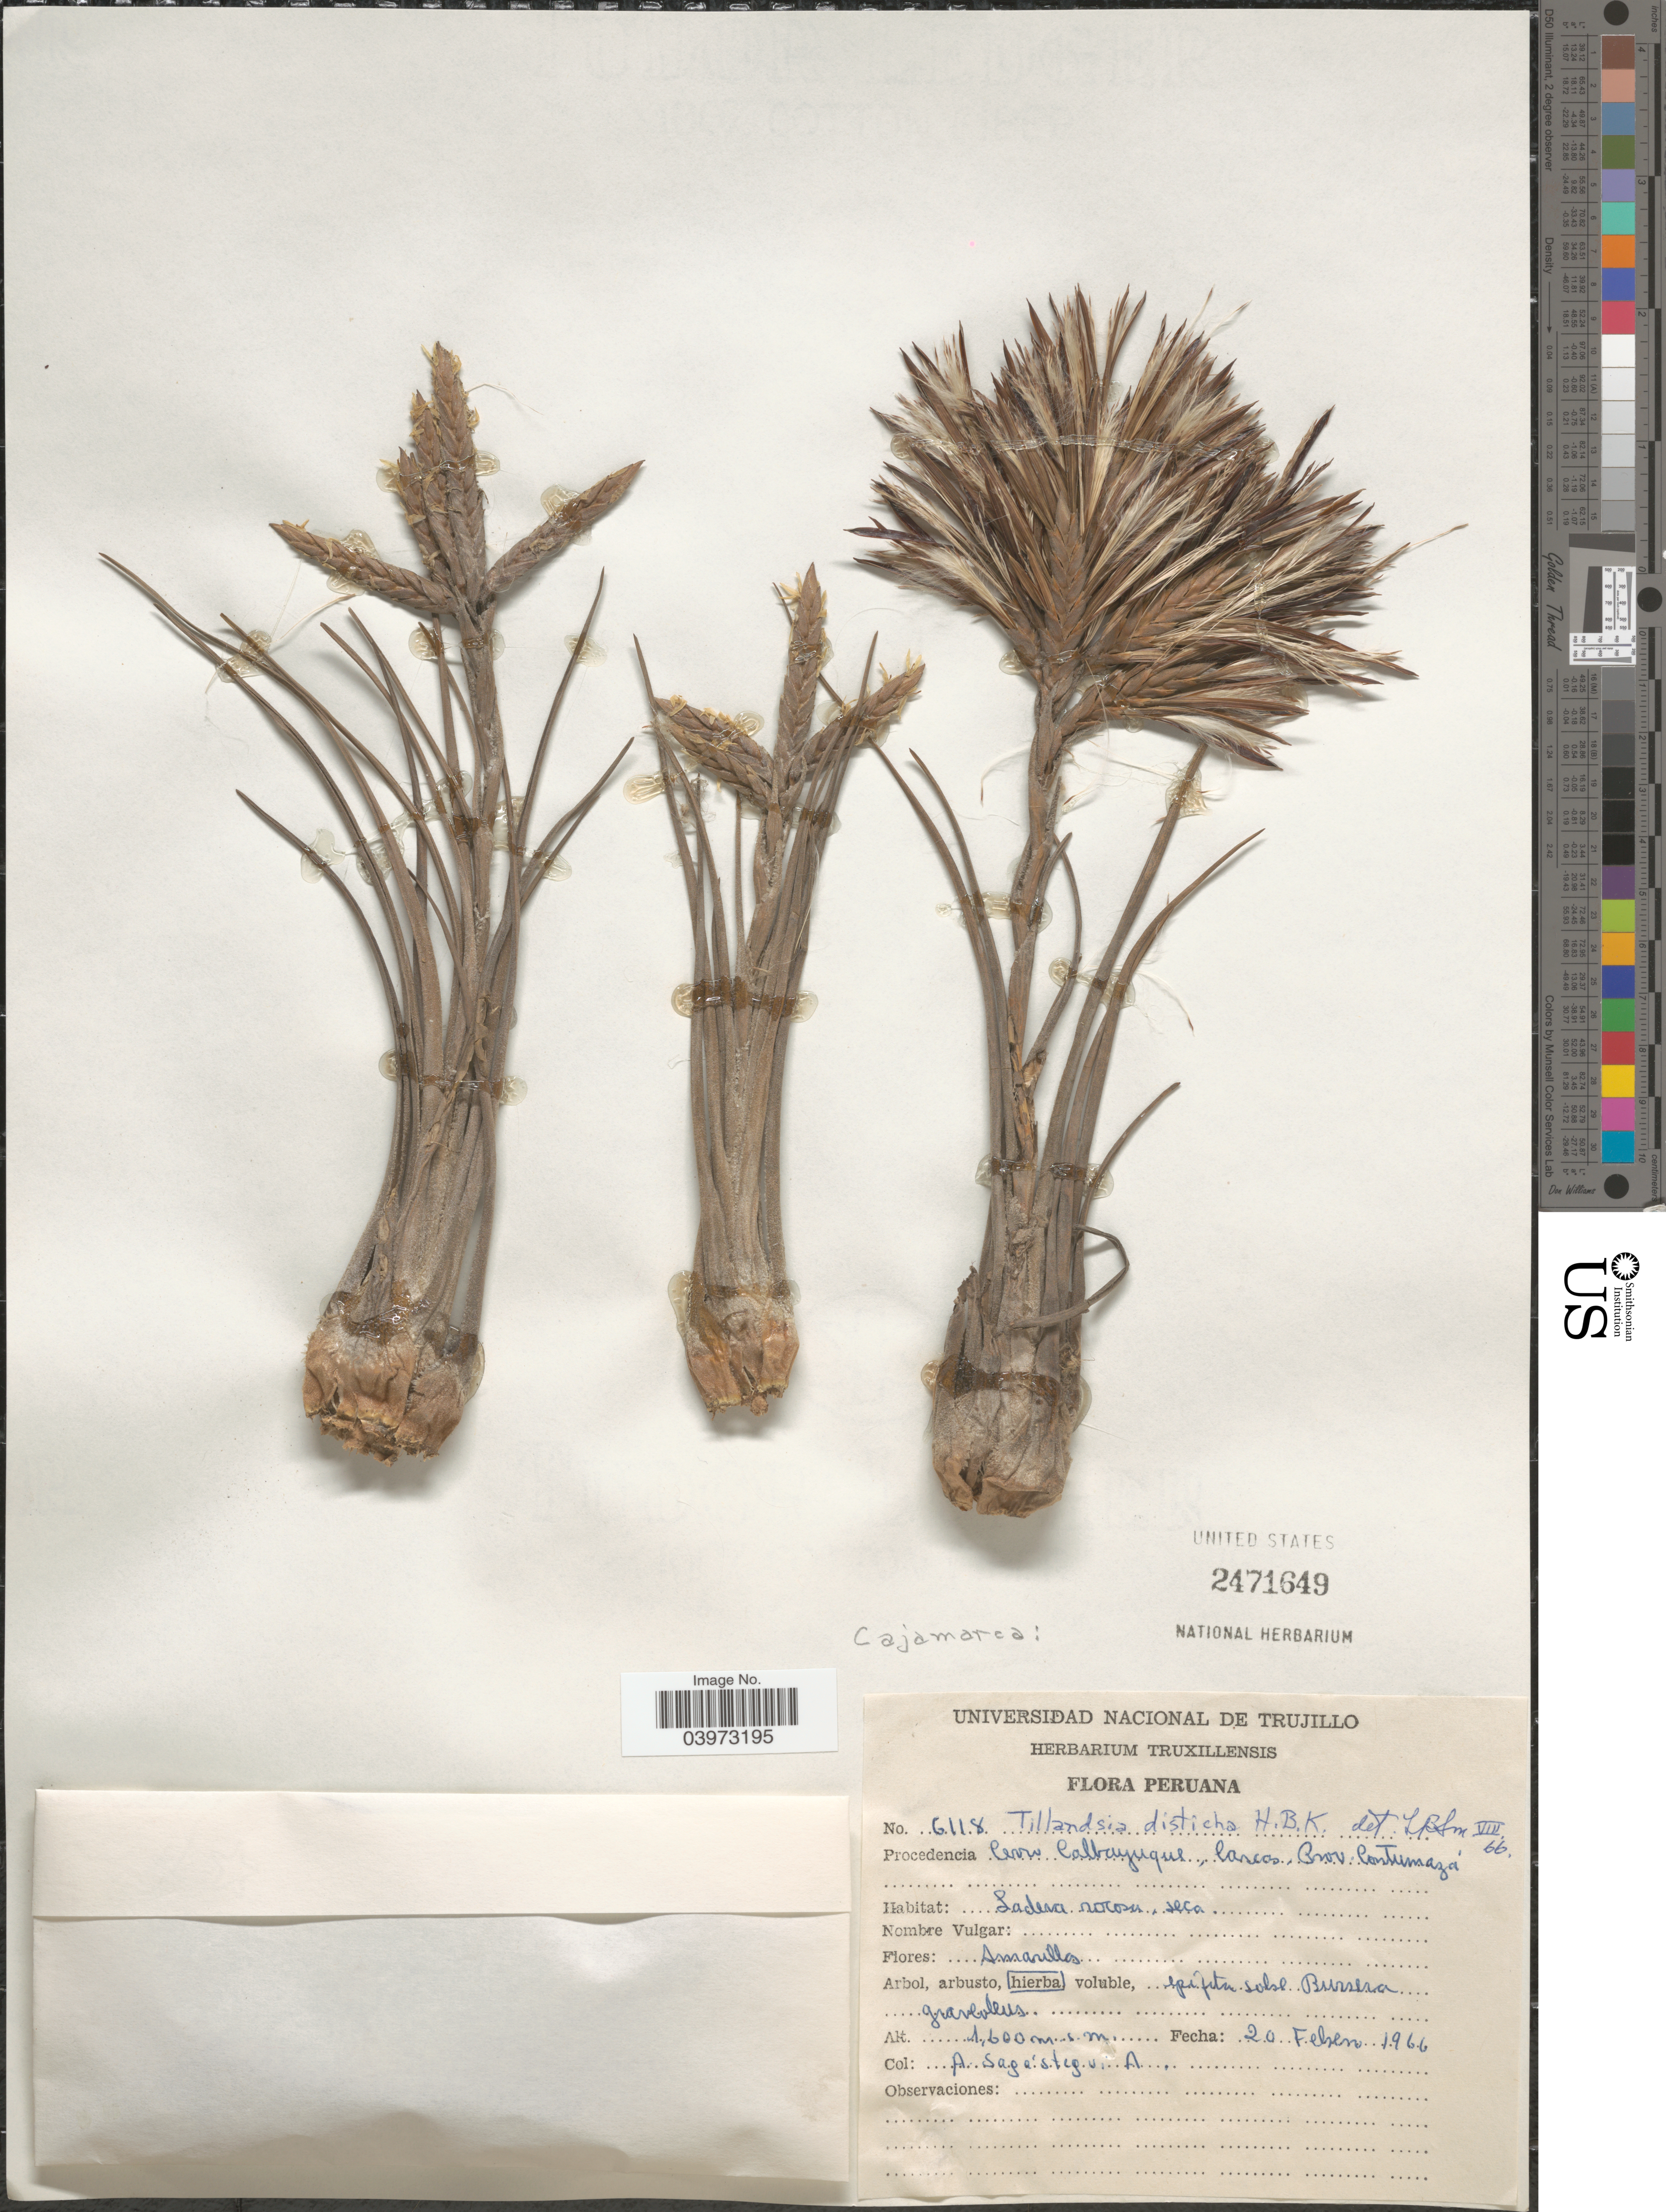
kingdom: Plantae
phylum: Tracheophyta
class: Liliopsida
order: Poales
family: Bromeliaceae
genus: Tillandsia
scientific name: Tillandsia disticha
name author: Kunth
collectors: A. Sagastegui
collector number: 6118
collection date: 1966-02-20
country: Peru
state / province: Cajamarca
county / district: Contumazá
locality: Peruana. Cerro Calbayuque, larcos, Prov. Contumazá.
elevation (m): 1600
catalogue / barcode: US 2471649